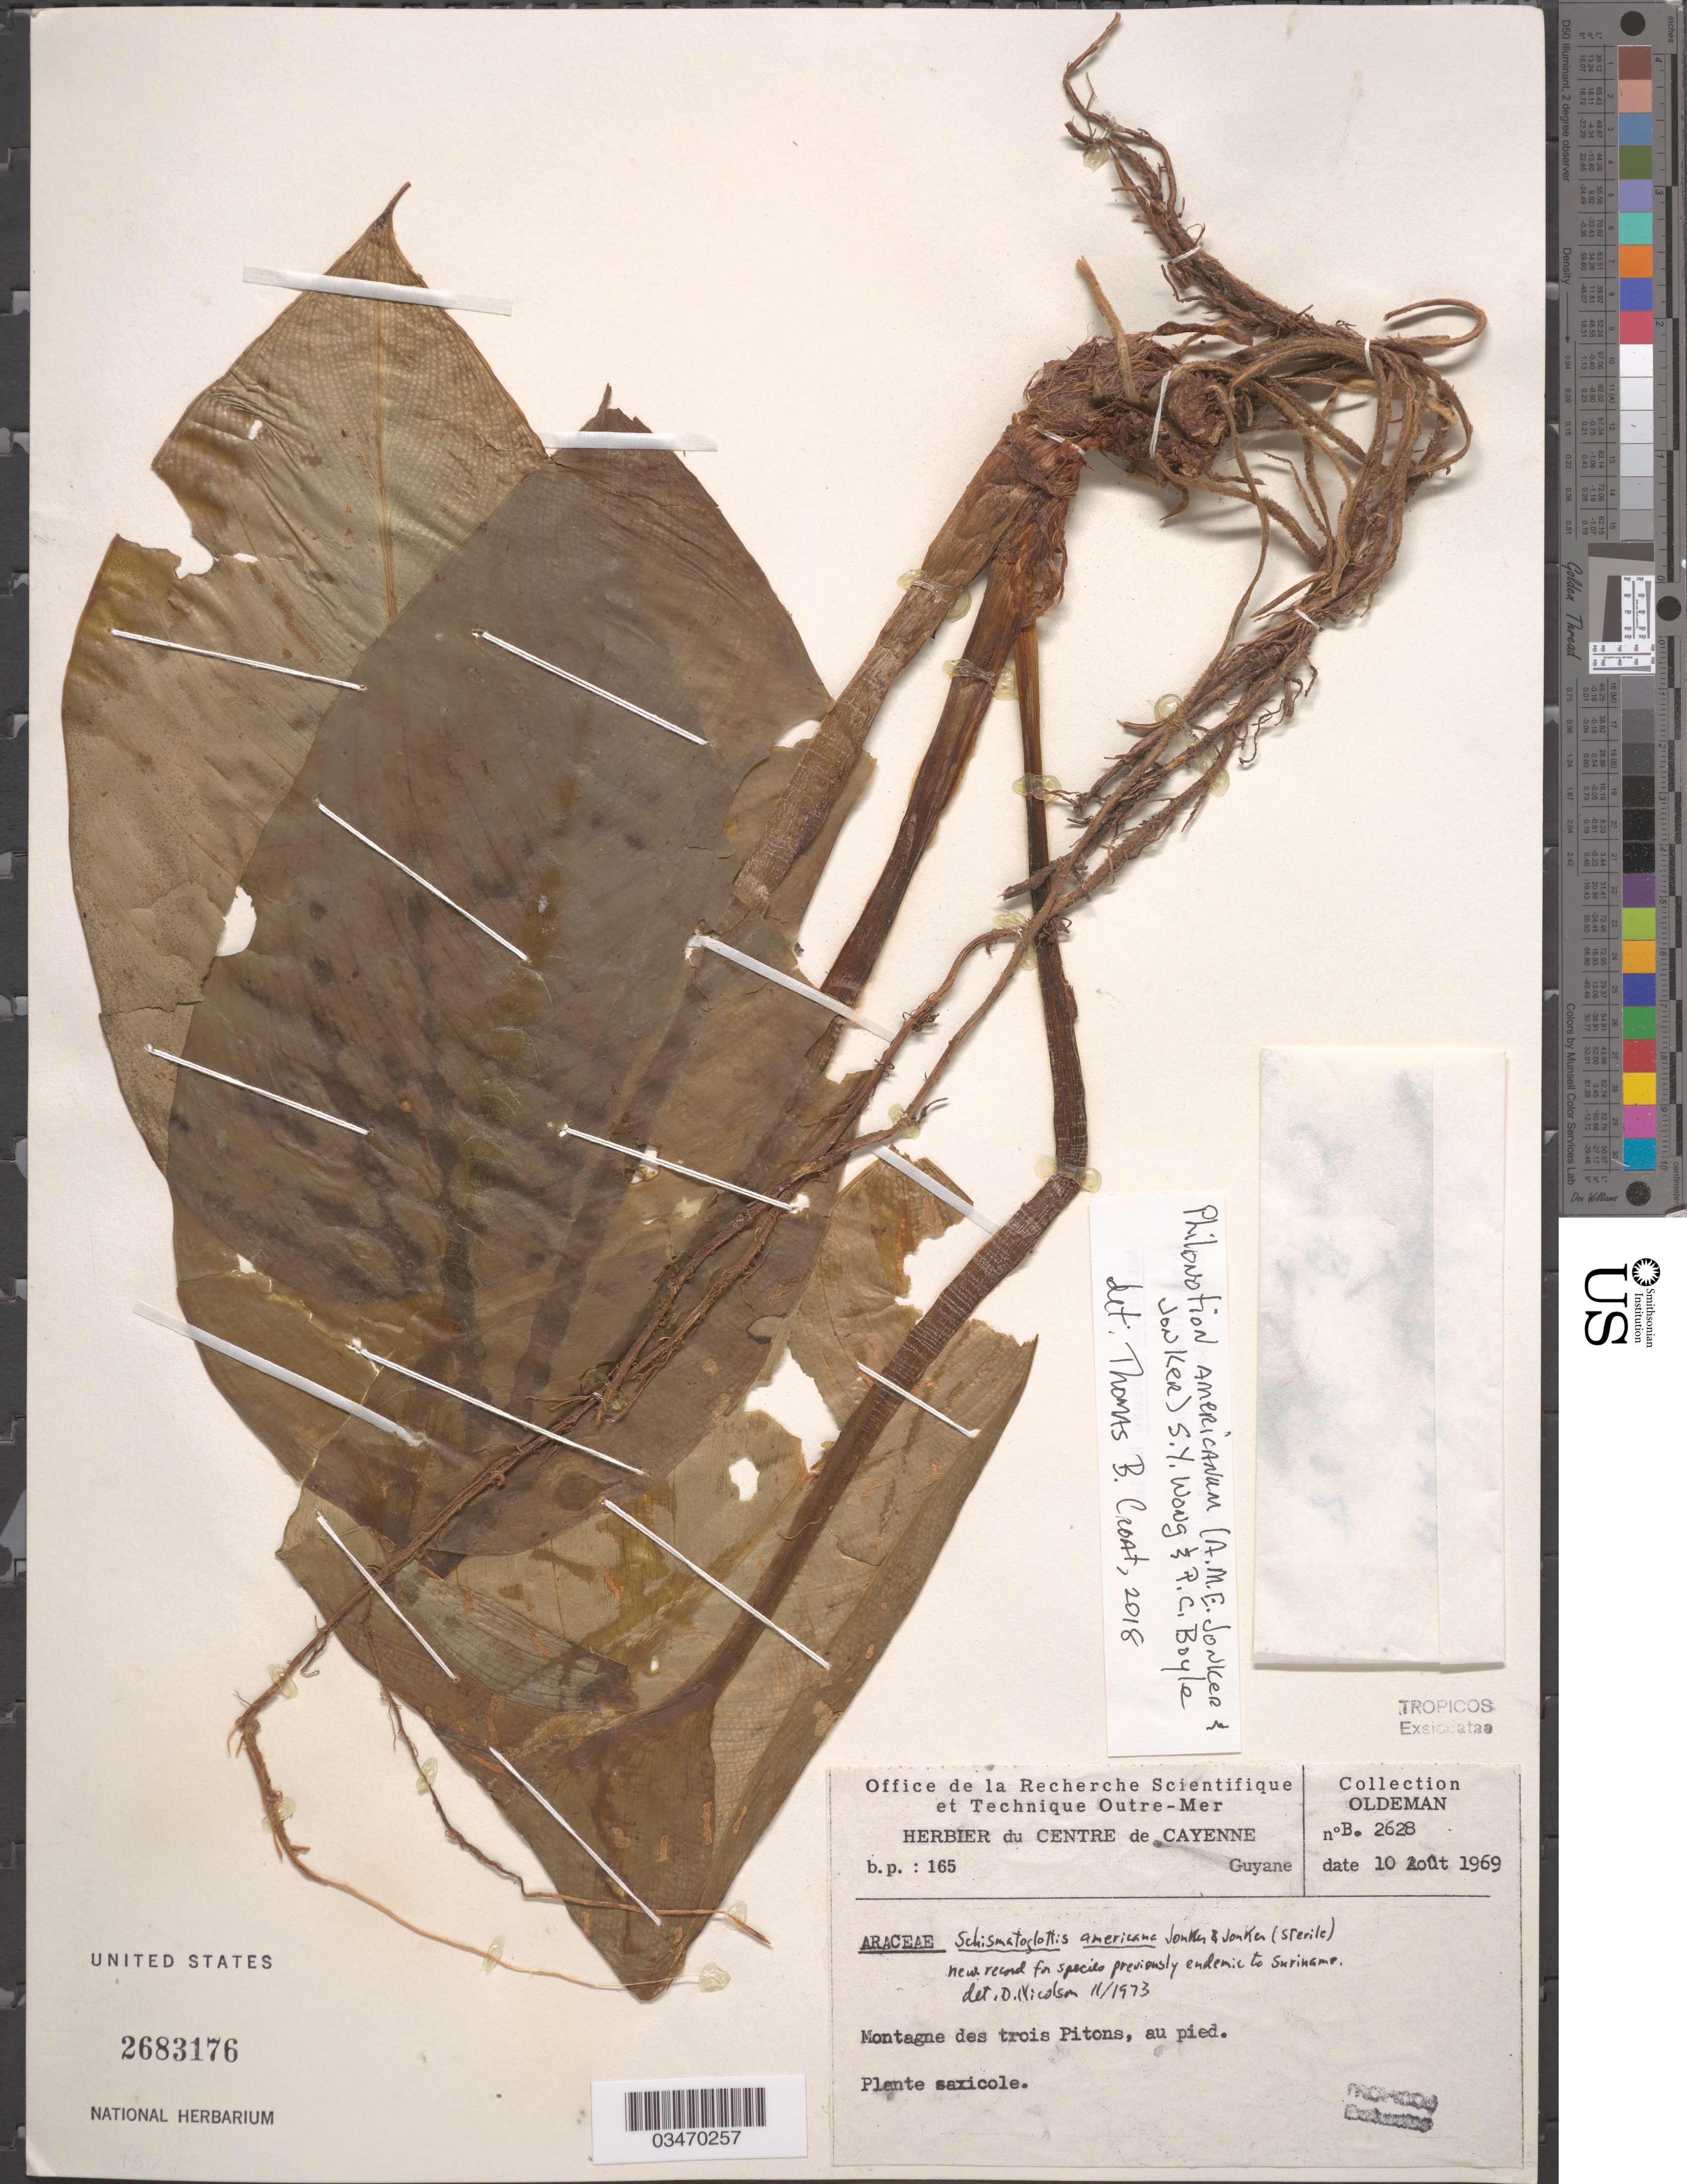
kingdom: Plantae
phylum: Tracheophyta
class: Liliopsida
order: Alismatales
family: Araceae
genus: Philonotion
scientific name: Philonotion americanum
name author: (A.M.E. Jonker & Jonker) S.Y. Wong & P.C. Boyce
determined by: Croat, Thomas B., Missouri Botanical Garden (MO)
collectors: R. Oldeman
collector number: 2628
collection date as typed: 10 Aug 1969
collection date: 1969-08-10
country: French Guiana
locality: Montagne des Trois Pitons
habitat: au pied.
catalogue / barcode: US 2683176